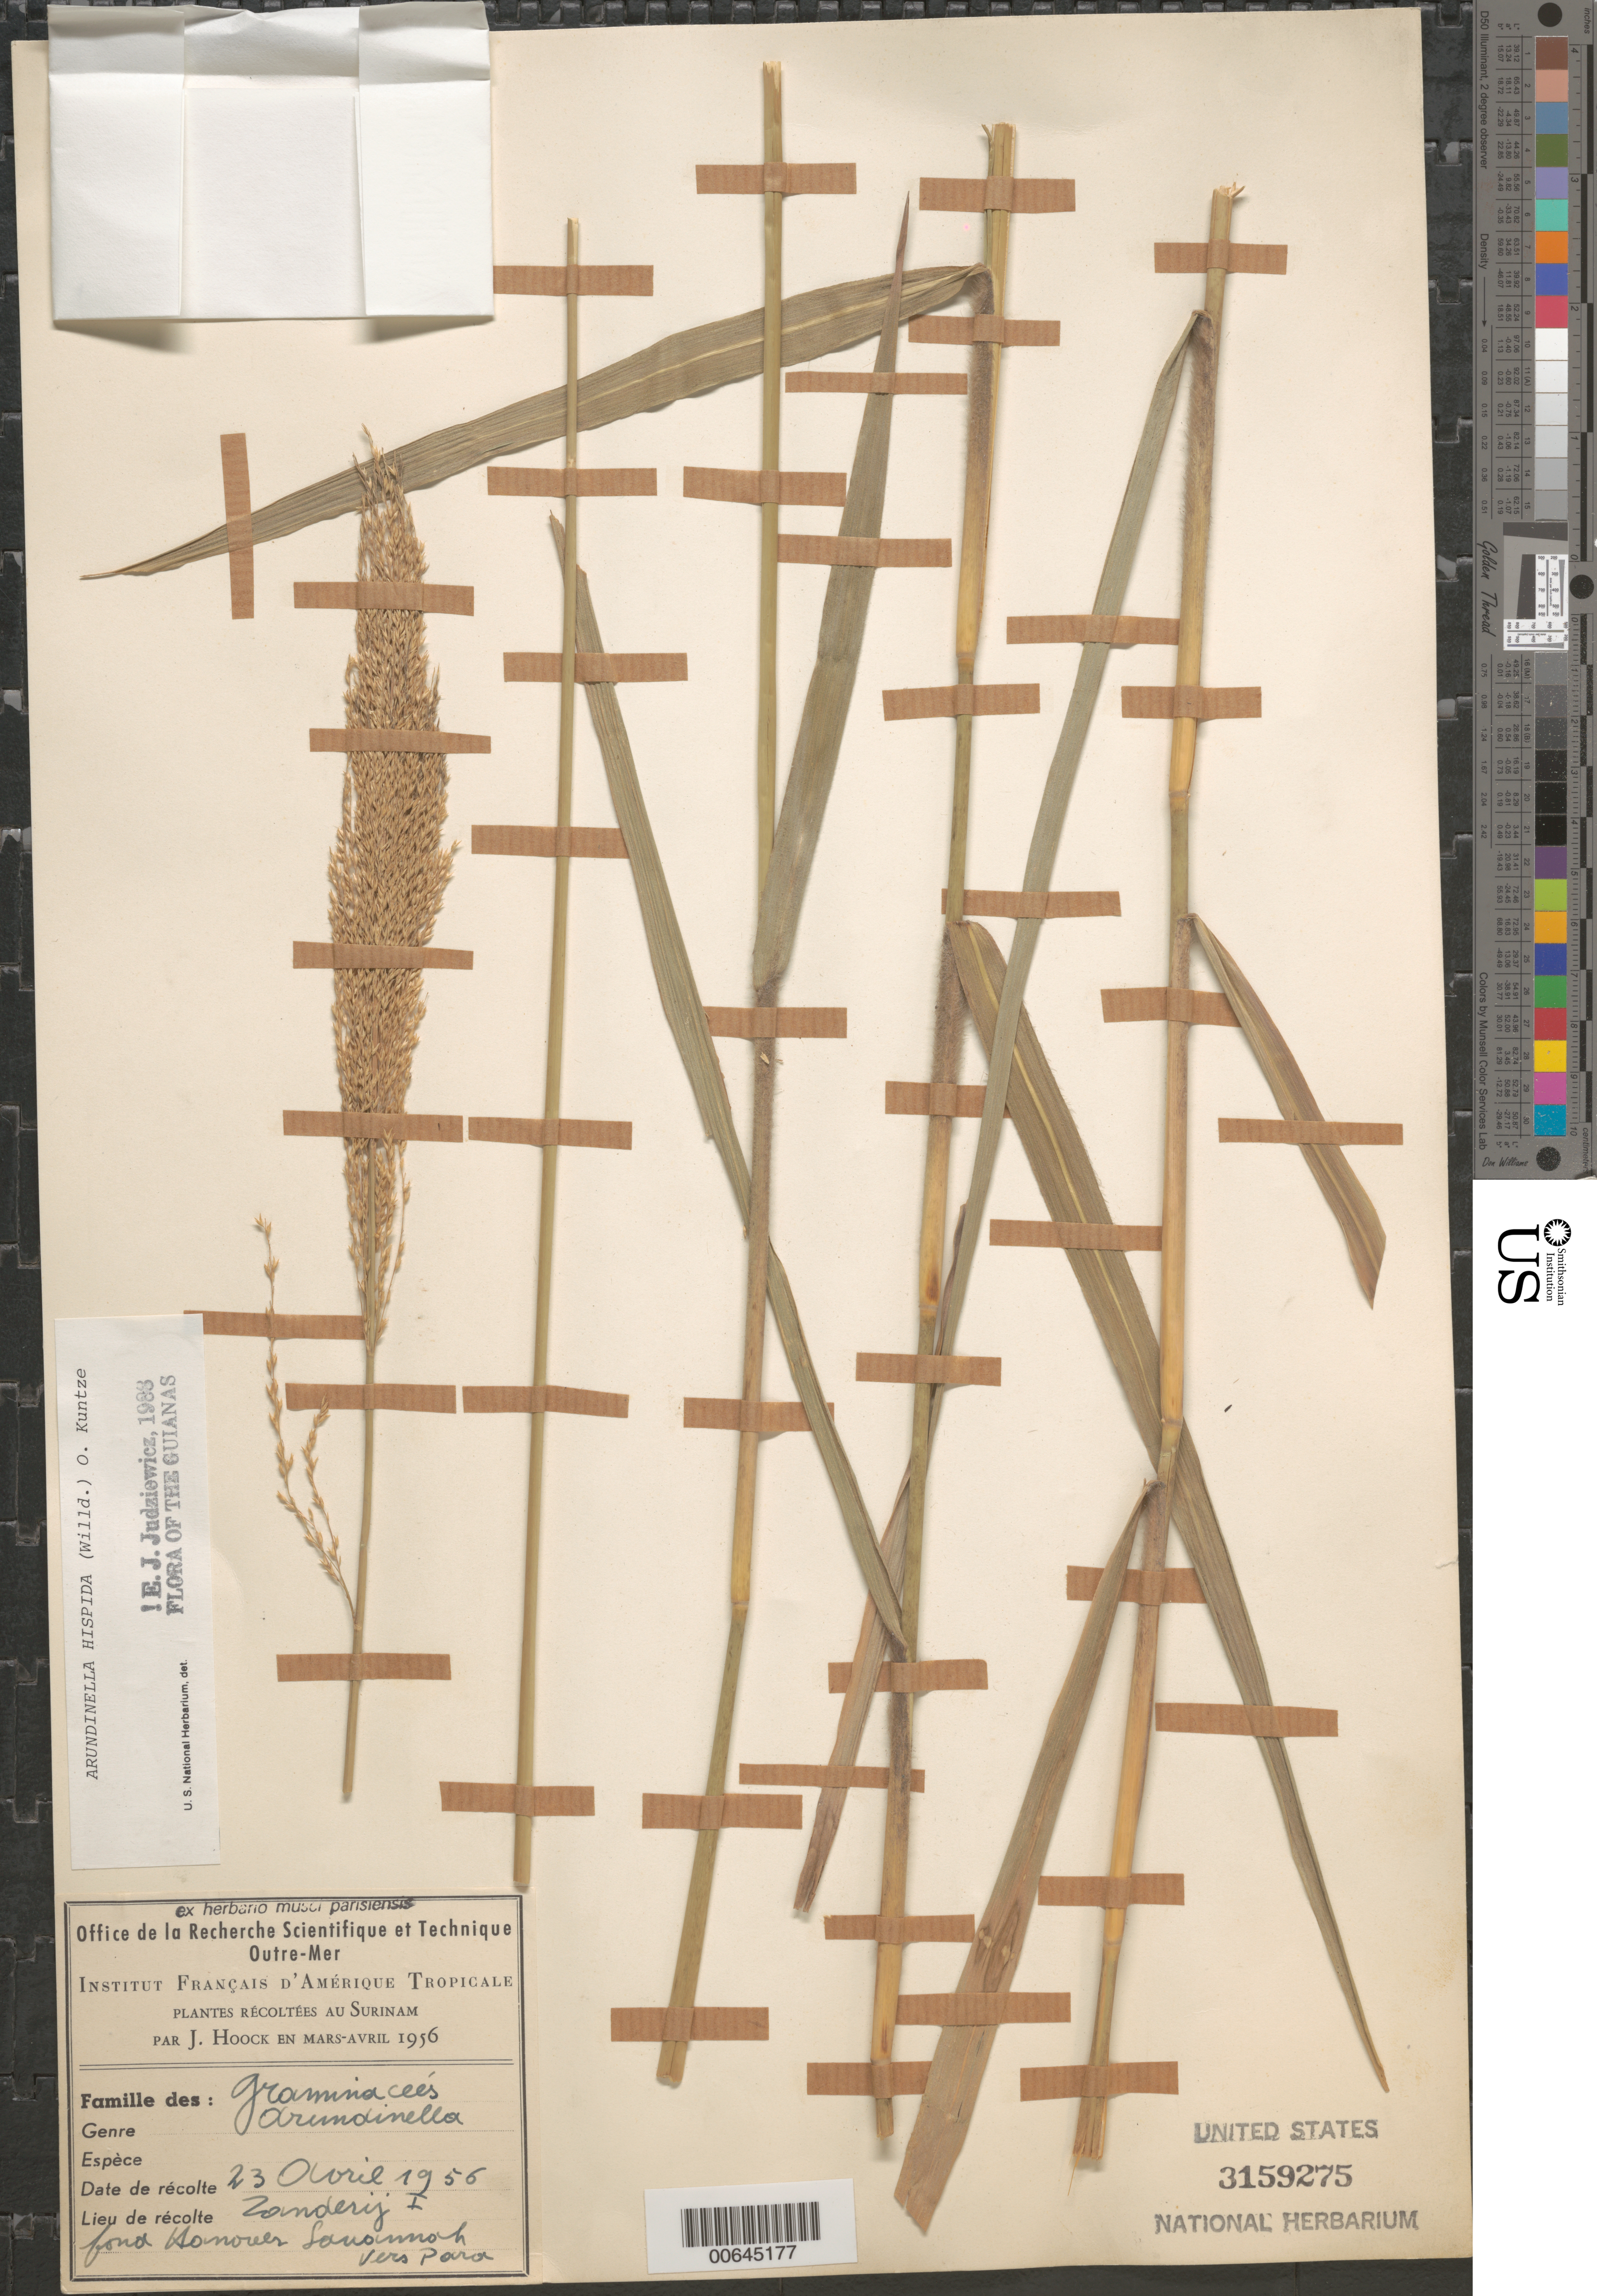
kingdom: Plantae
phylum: Tracheophyta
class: Liliopsida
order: Poales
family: Poaceae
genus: Arundinella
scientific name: Arundinella hispida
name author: (Humb. & Bonpl. ex Willd.) Kuntze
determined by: Judziewicz, E. J.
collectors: J. Hoock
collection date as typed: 23-Apr-56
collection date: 1956-04-23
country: Suriname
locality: Zanderij I, fond Honover Savanna, vers Para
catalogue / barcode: US 3159275